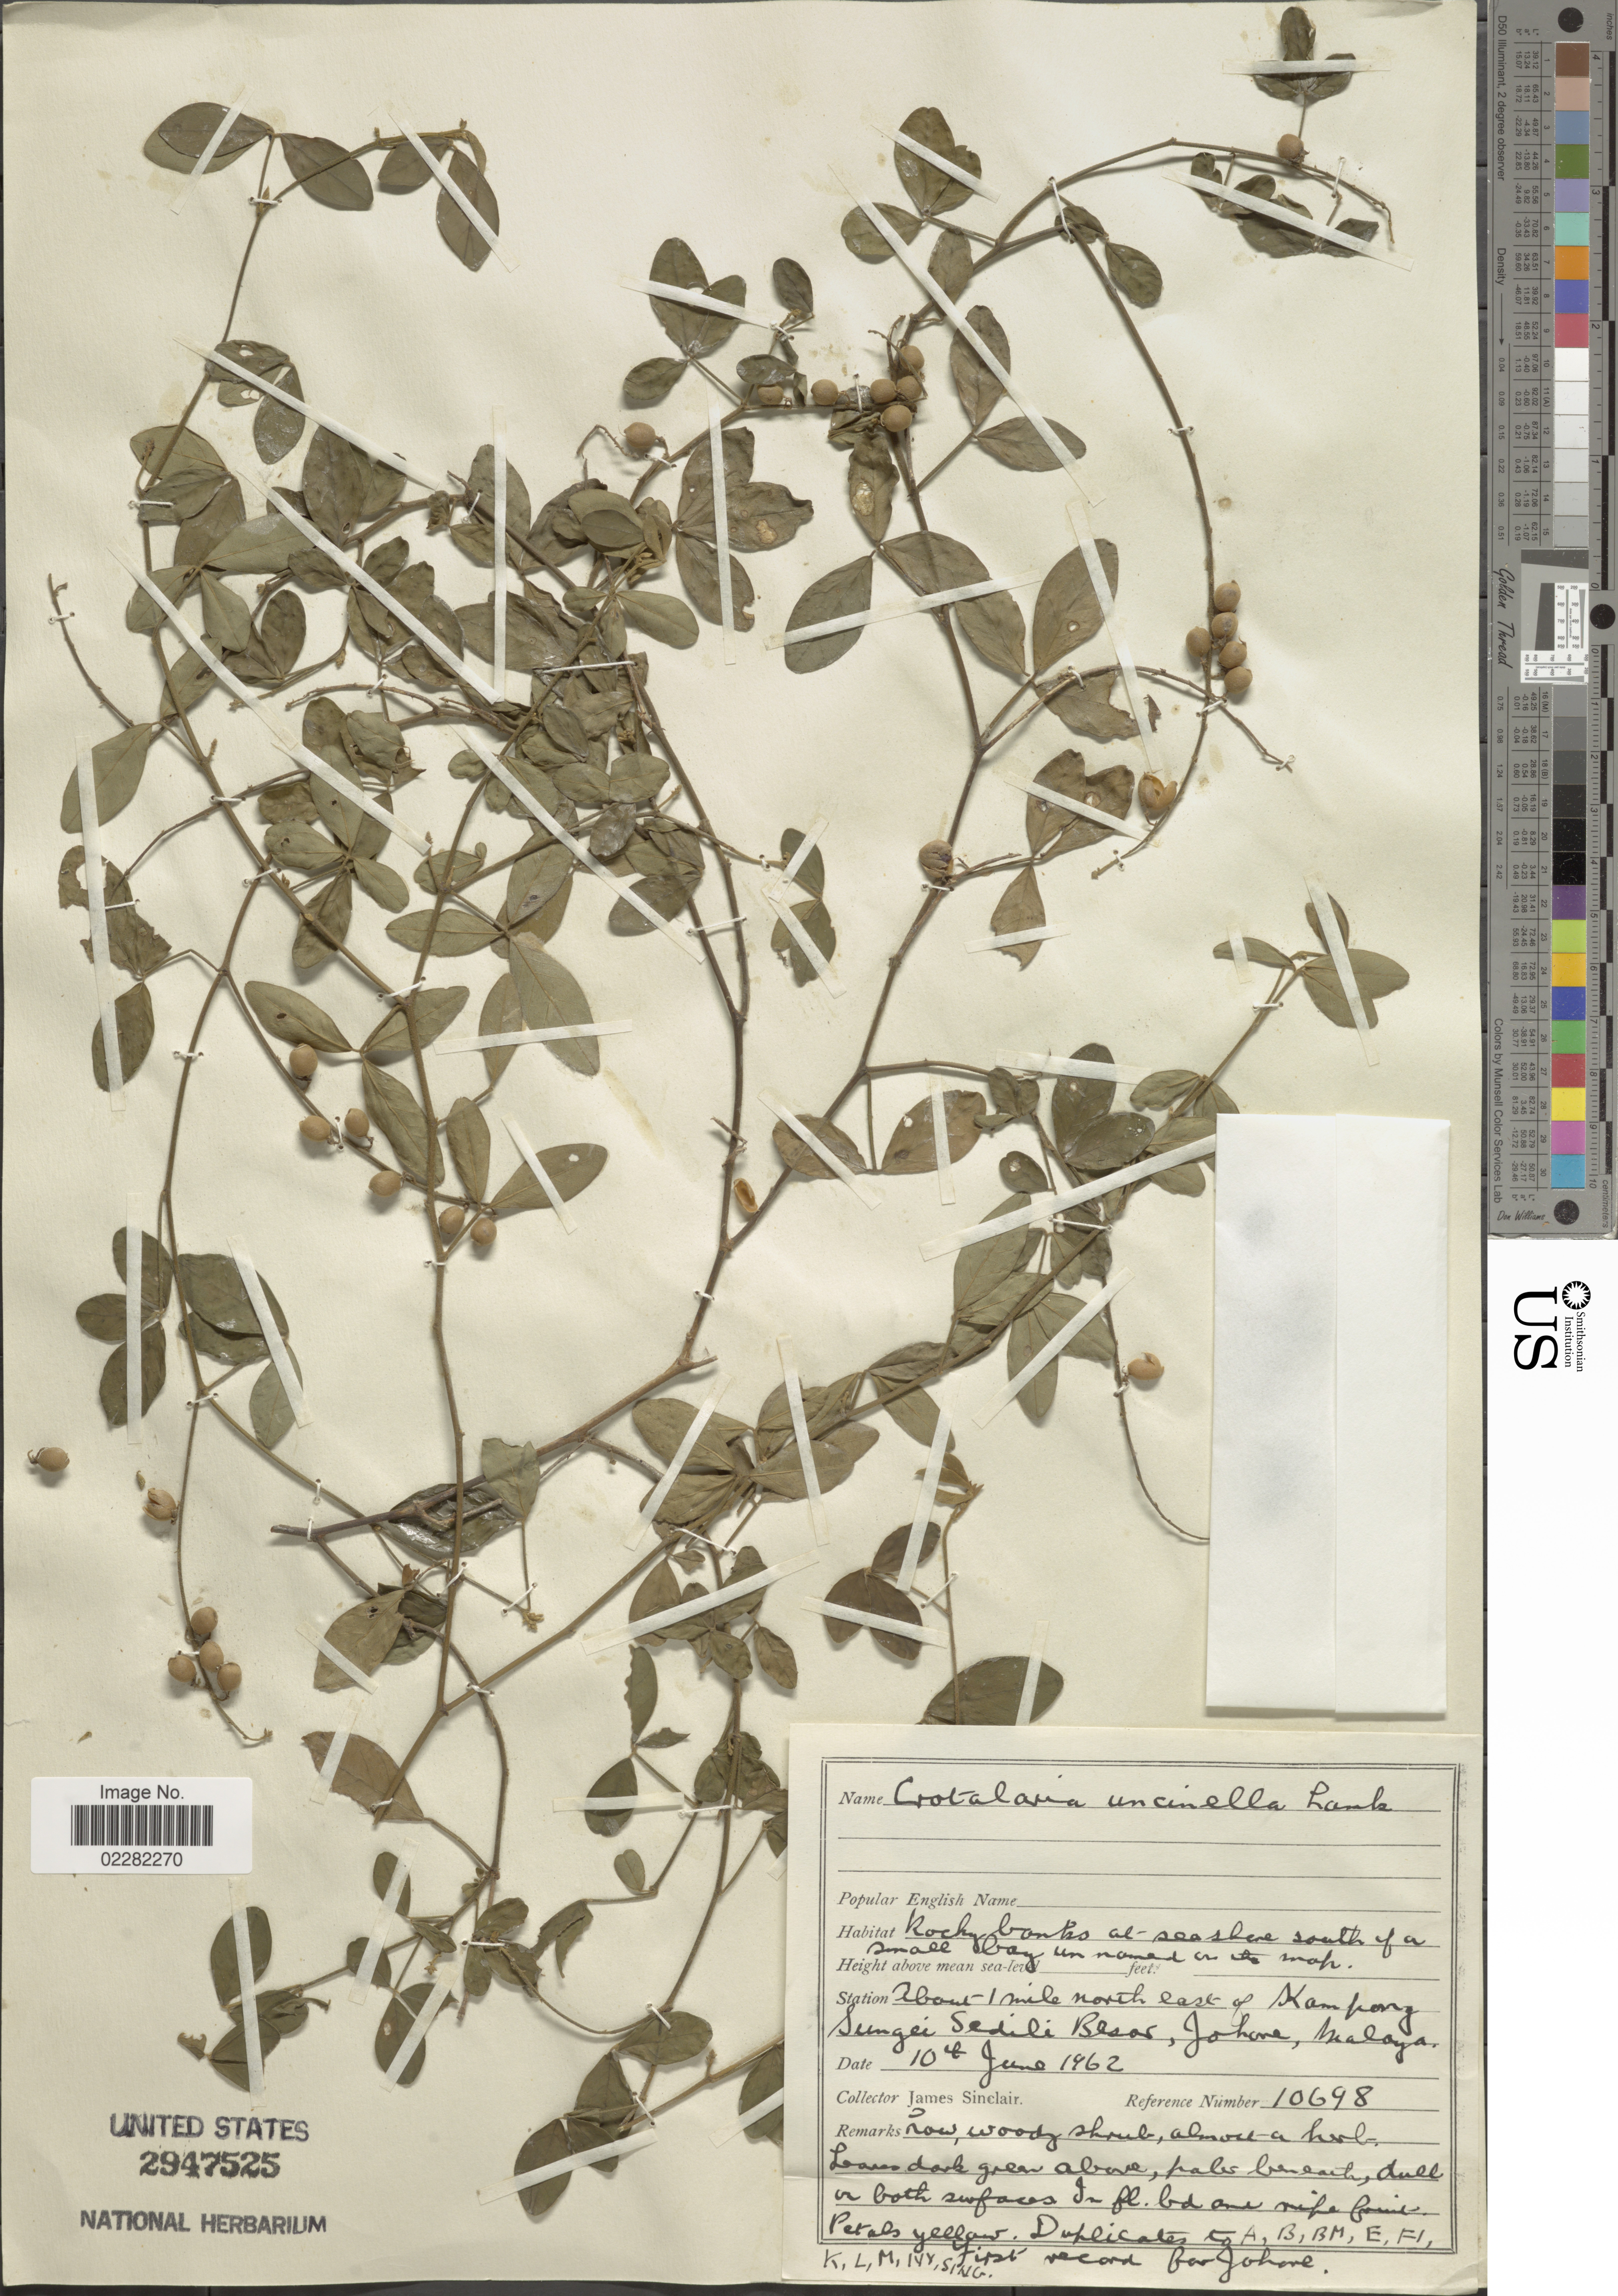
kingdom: Plantae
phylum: Tracheophyta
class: Magnoliopsida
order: Fabales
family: Fabaceae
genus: Crotalaria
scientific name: Crotalaria uncinella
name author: Lam.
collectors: J. Sinclair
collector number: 10698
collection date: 1962-06-10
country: Malaysia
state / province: Johor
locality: About 1 mile east of Kampong Sungei Sedili Besar, Johore, Malaya.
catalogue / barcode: US 2947525